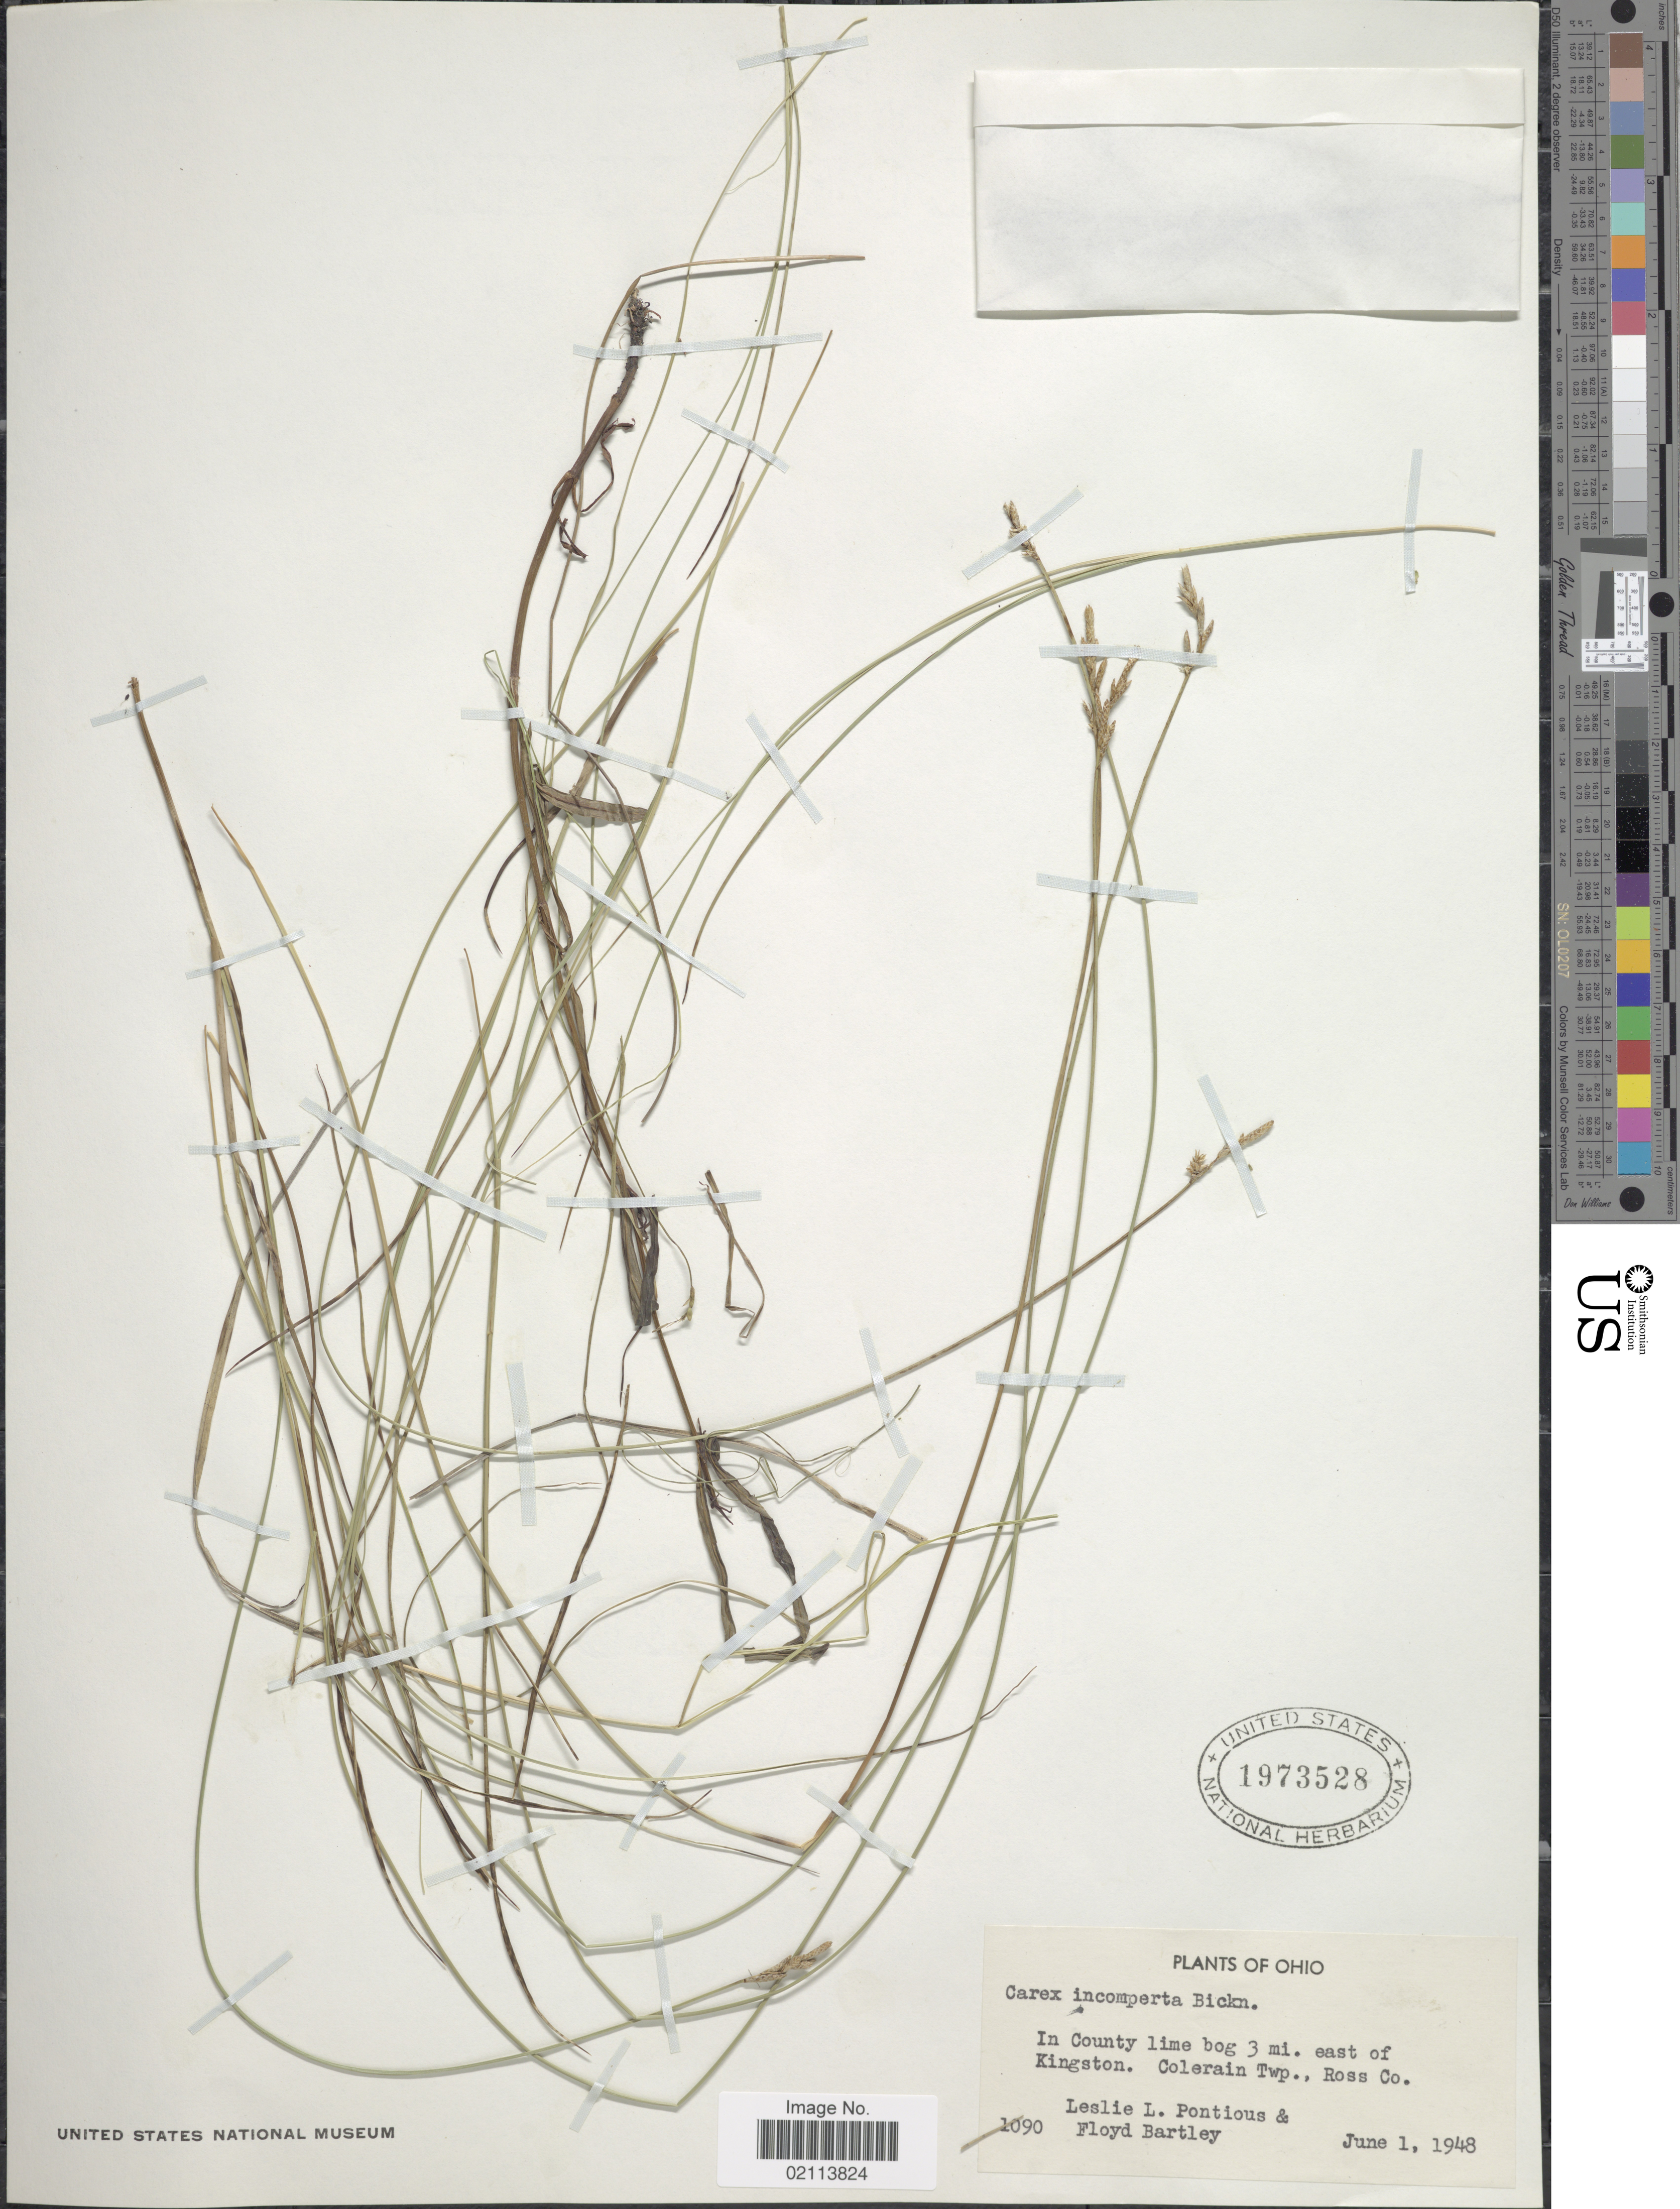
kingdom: Plantae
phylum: Tracheophyta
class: Liliopsida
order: Poales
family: Cyperaceae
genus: Carex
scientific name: Carex sterilis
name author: Willd.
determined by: Strong, Mark T., (BOT), Smithsonian Institution - National Museum of Natural History (UNITED STATES)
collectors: L. L. Pontious & F. Bartley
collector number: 1090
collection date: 1948-06-01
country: United States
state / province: Ohio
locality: In County lime bog 3 mi. east of Kingston, Colerain Twp., Ross Co.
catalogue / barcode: US 1973528